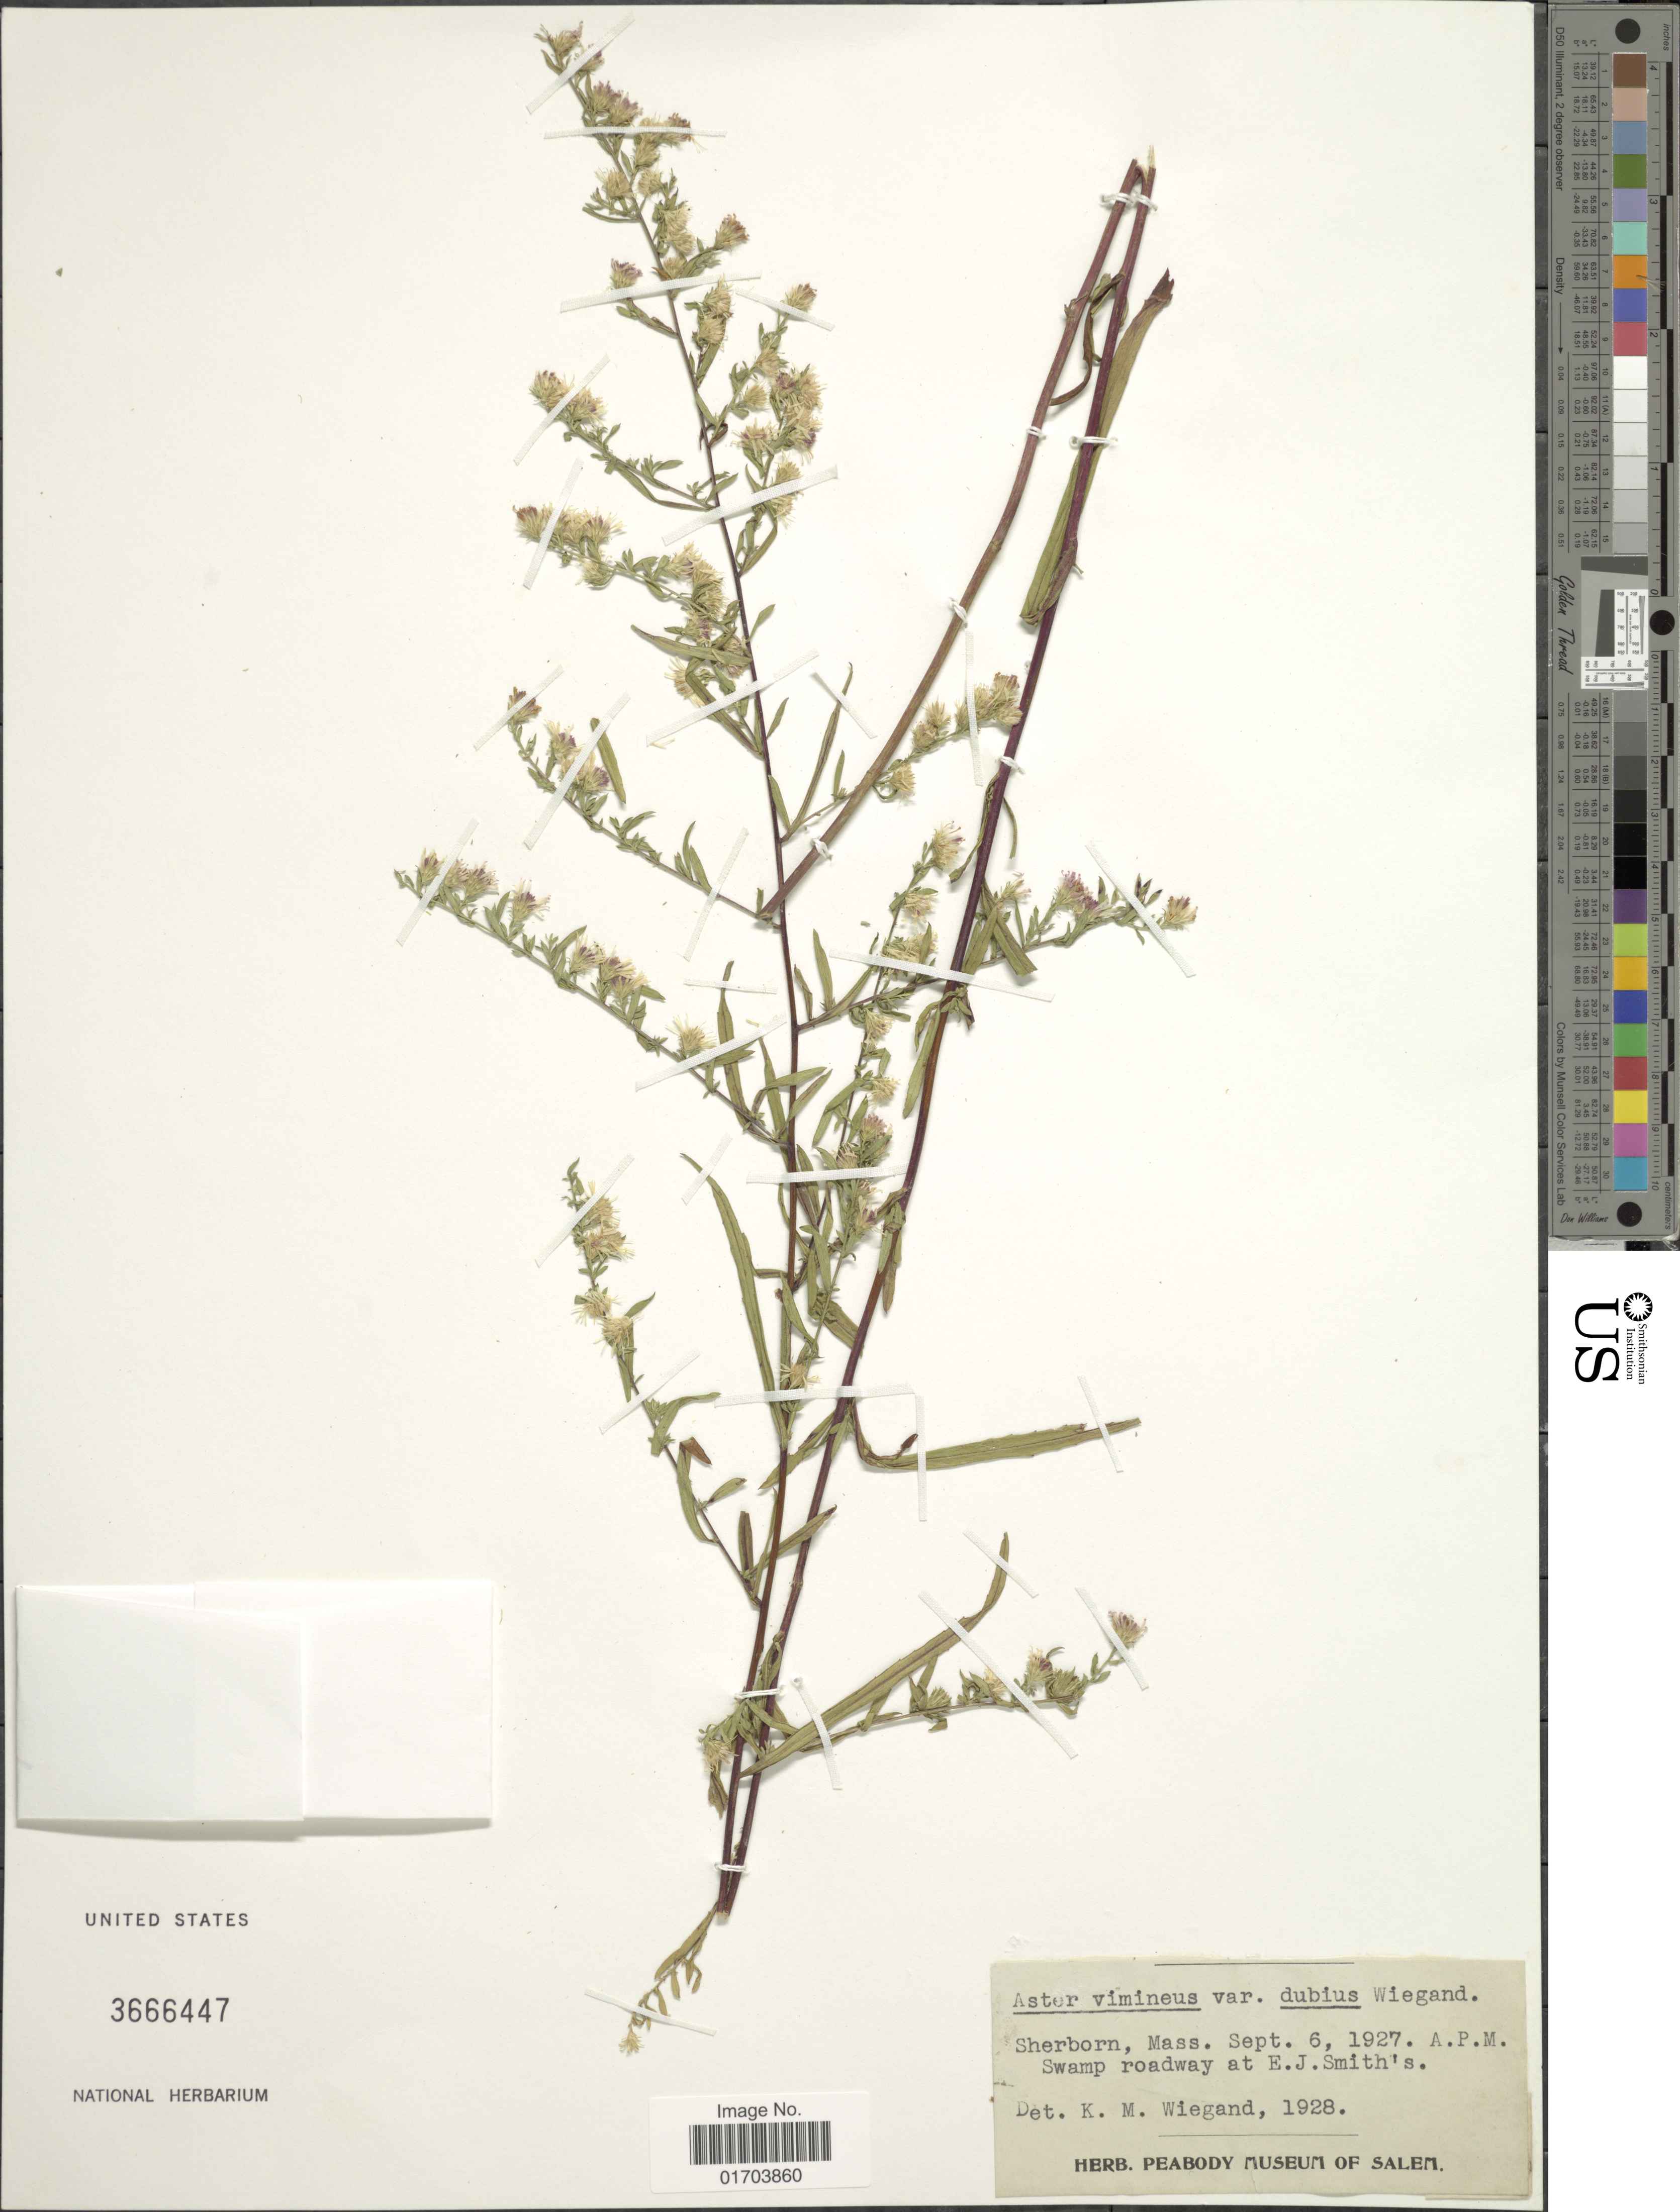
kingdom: Plantae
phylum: Tracheophyta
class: Magnoliopsida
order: Asterales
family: Asteraceae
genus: Symphyotrichum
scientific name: Symphyotrichum racemosum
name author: (Elliott) G.L. Nesom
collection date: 1927-09-06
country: United States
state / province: Massachusetts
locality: Sherborn, Swamp roadway at E.J. Smith's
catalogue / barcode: US 3666447